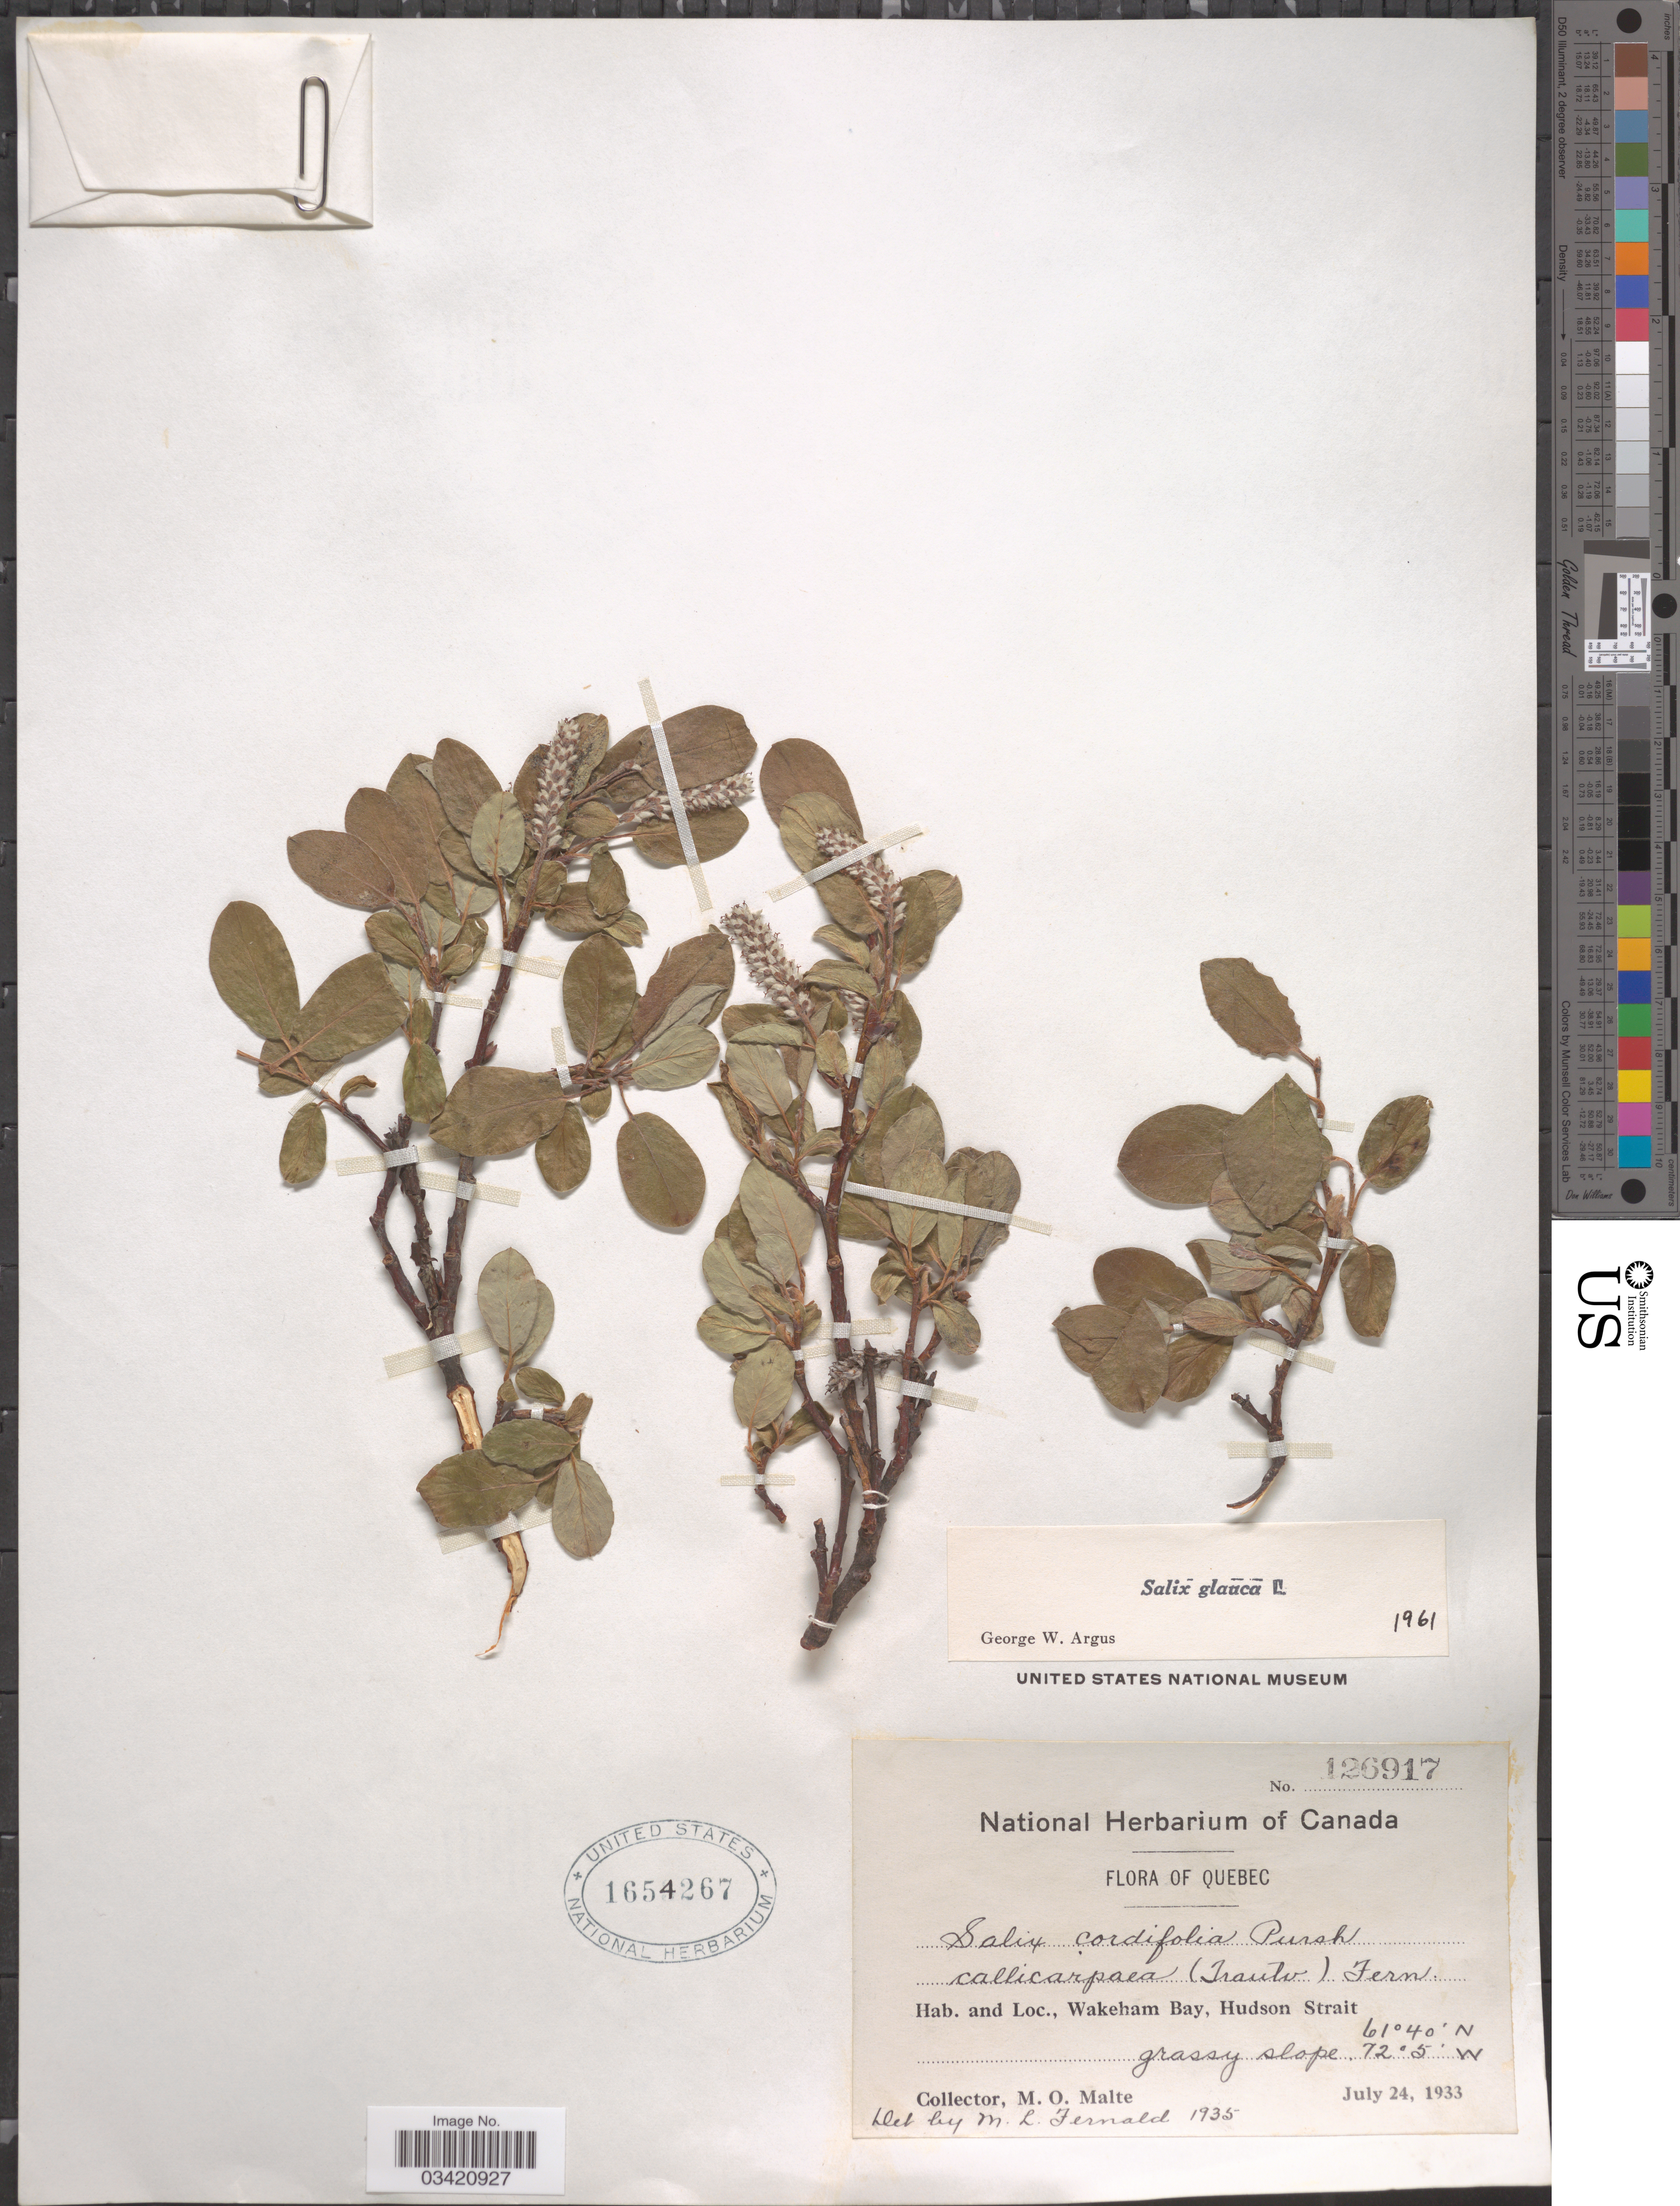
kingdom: Plantae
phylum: Tracheophyta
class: Magnoliopsida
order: Malpighiales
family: Salicaceae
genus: Salix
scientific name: Salix glauca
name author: L.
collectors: M. O. Malte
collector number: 126917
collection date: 1933-07-24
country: Canada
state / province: Quebec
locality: Wakeham Bay, Hudson Strait.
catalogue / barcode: US 1654267